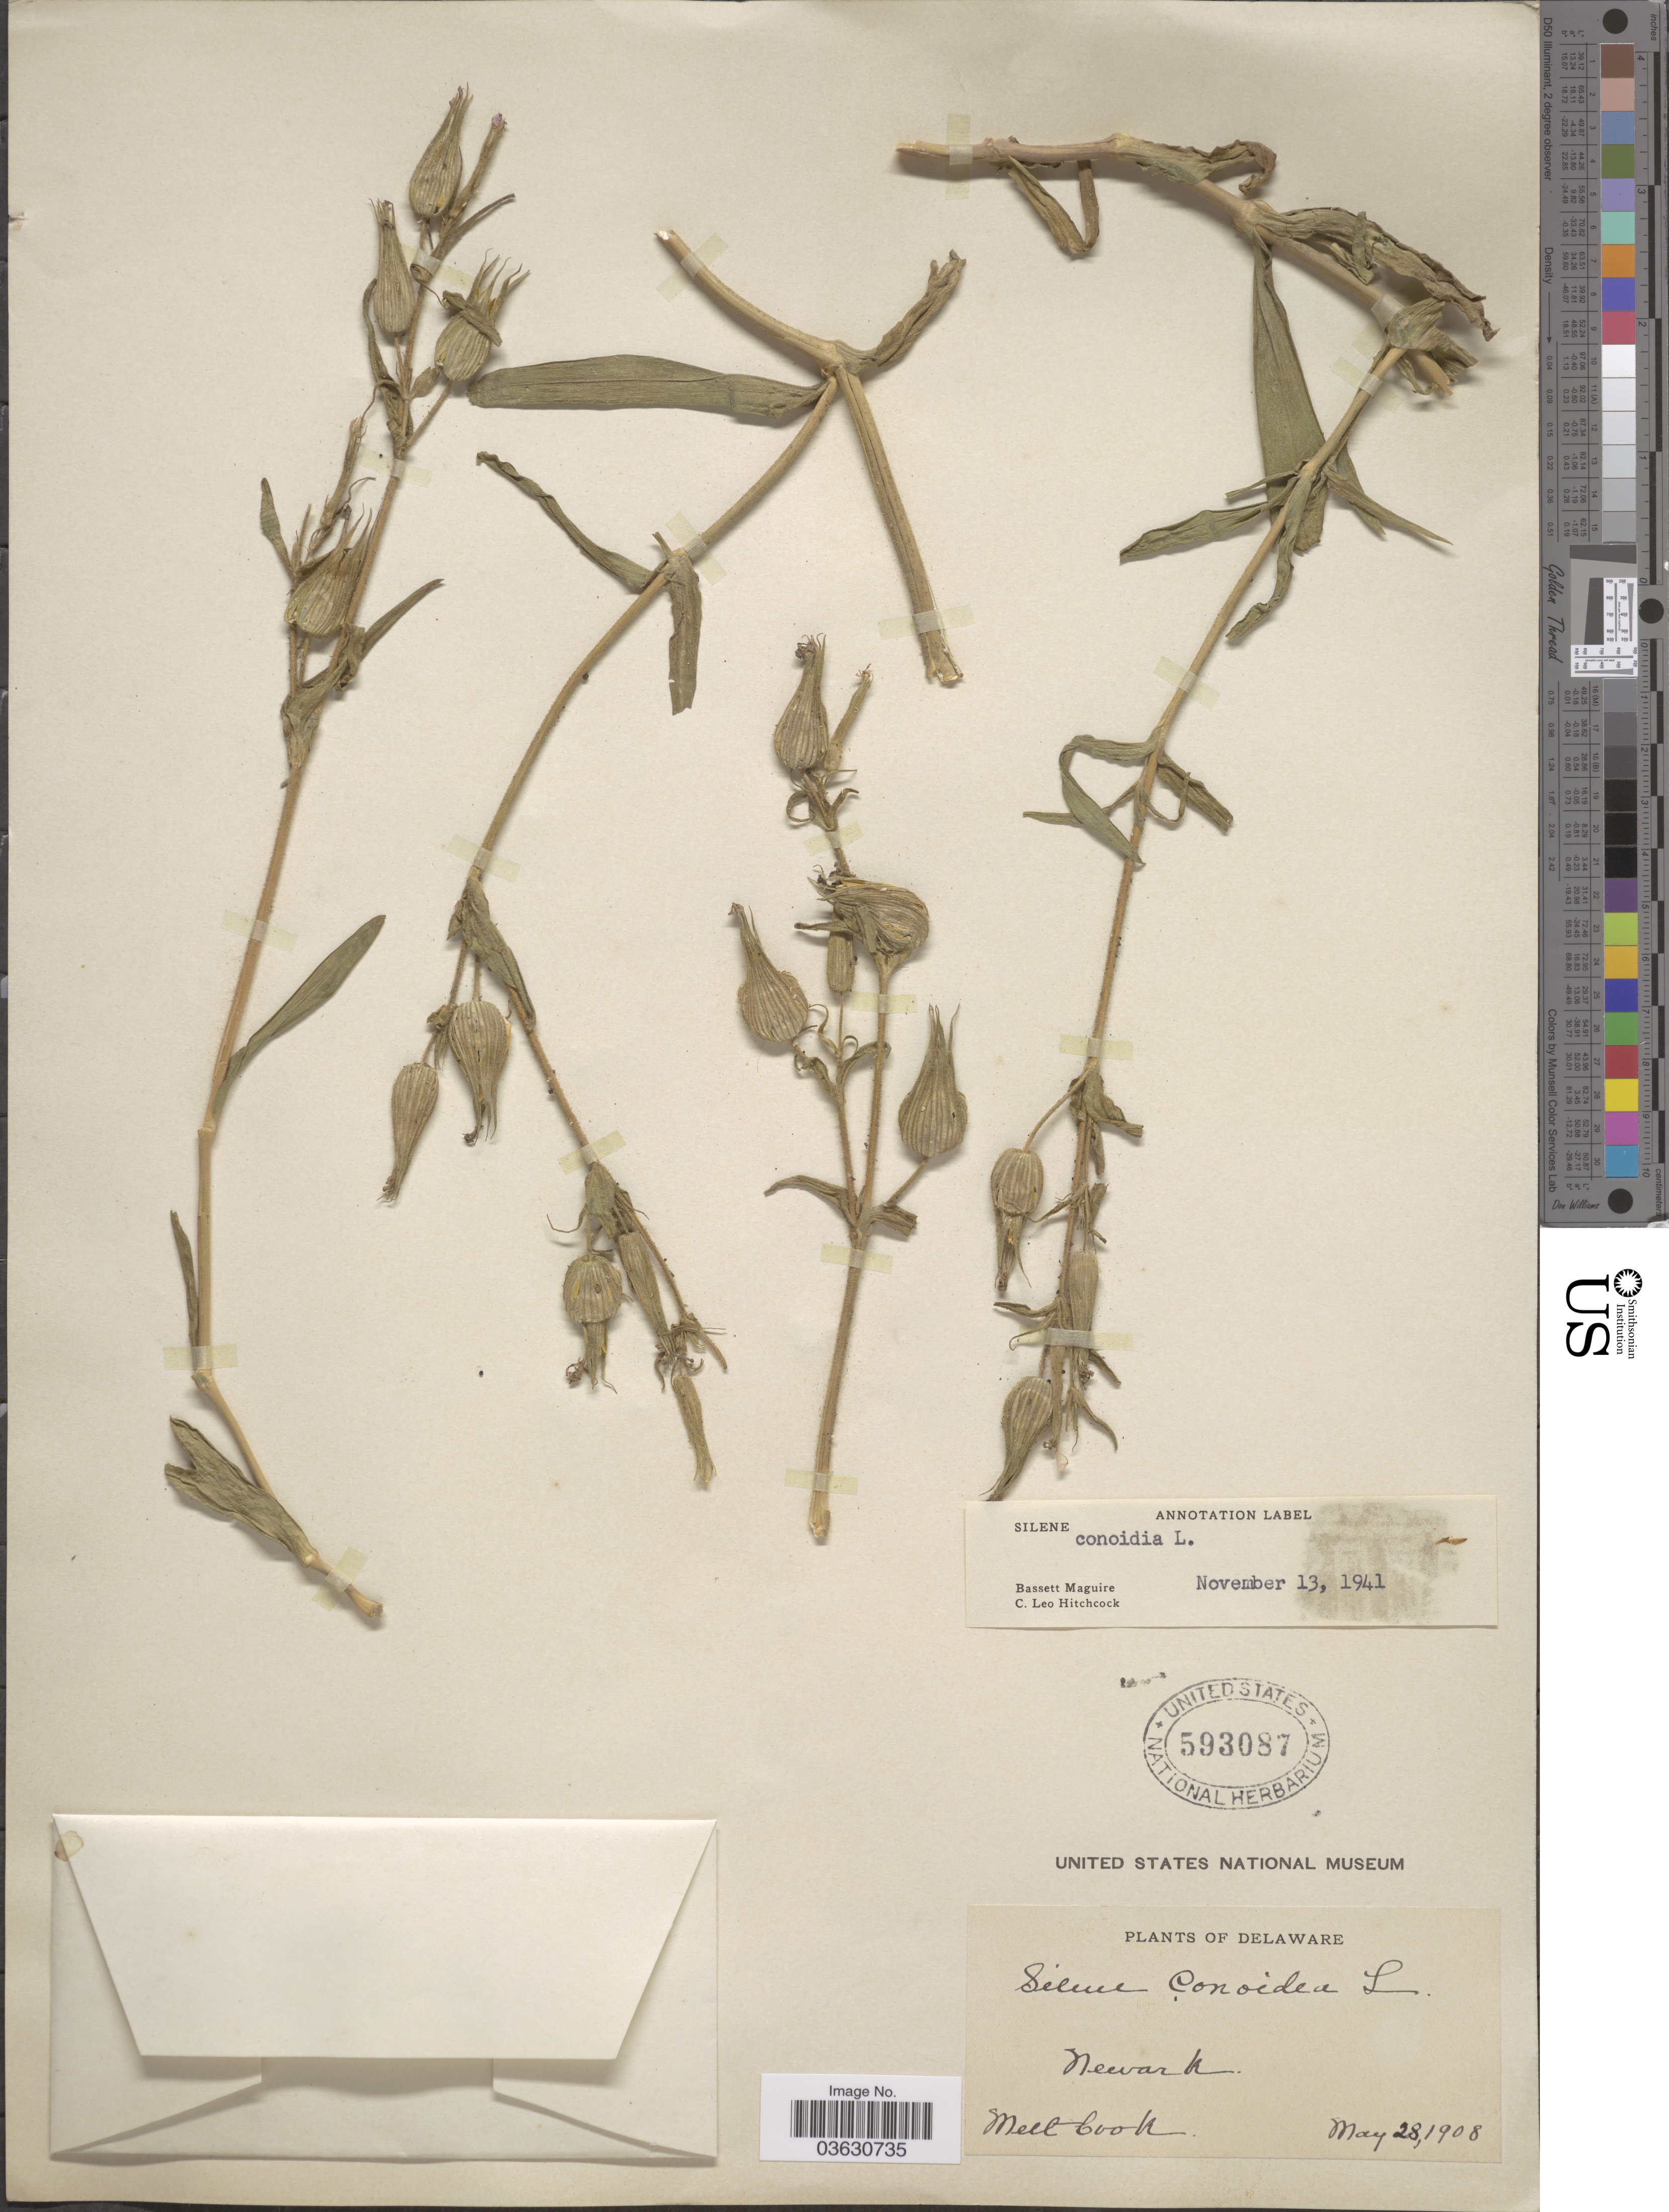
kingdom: Plantae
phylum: Tracheophyta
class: Magnoliopsida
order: Caryophyllales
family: Caryophyllaceae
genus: Silene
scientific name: Silene conoidea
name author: L.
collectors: M. T. Cook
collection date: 1908-05-28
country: United States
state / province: Delaware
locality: Newark.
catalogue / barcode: US 593087